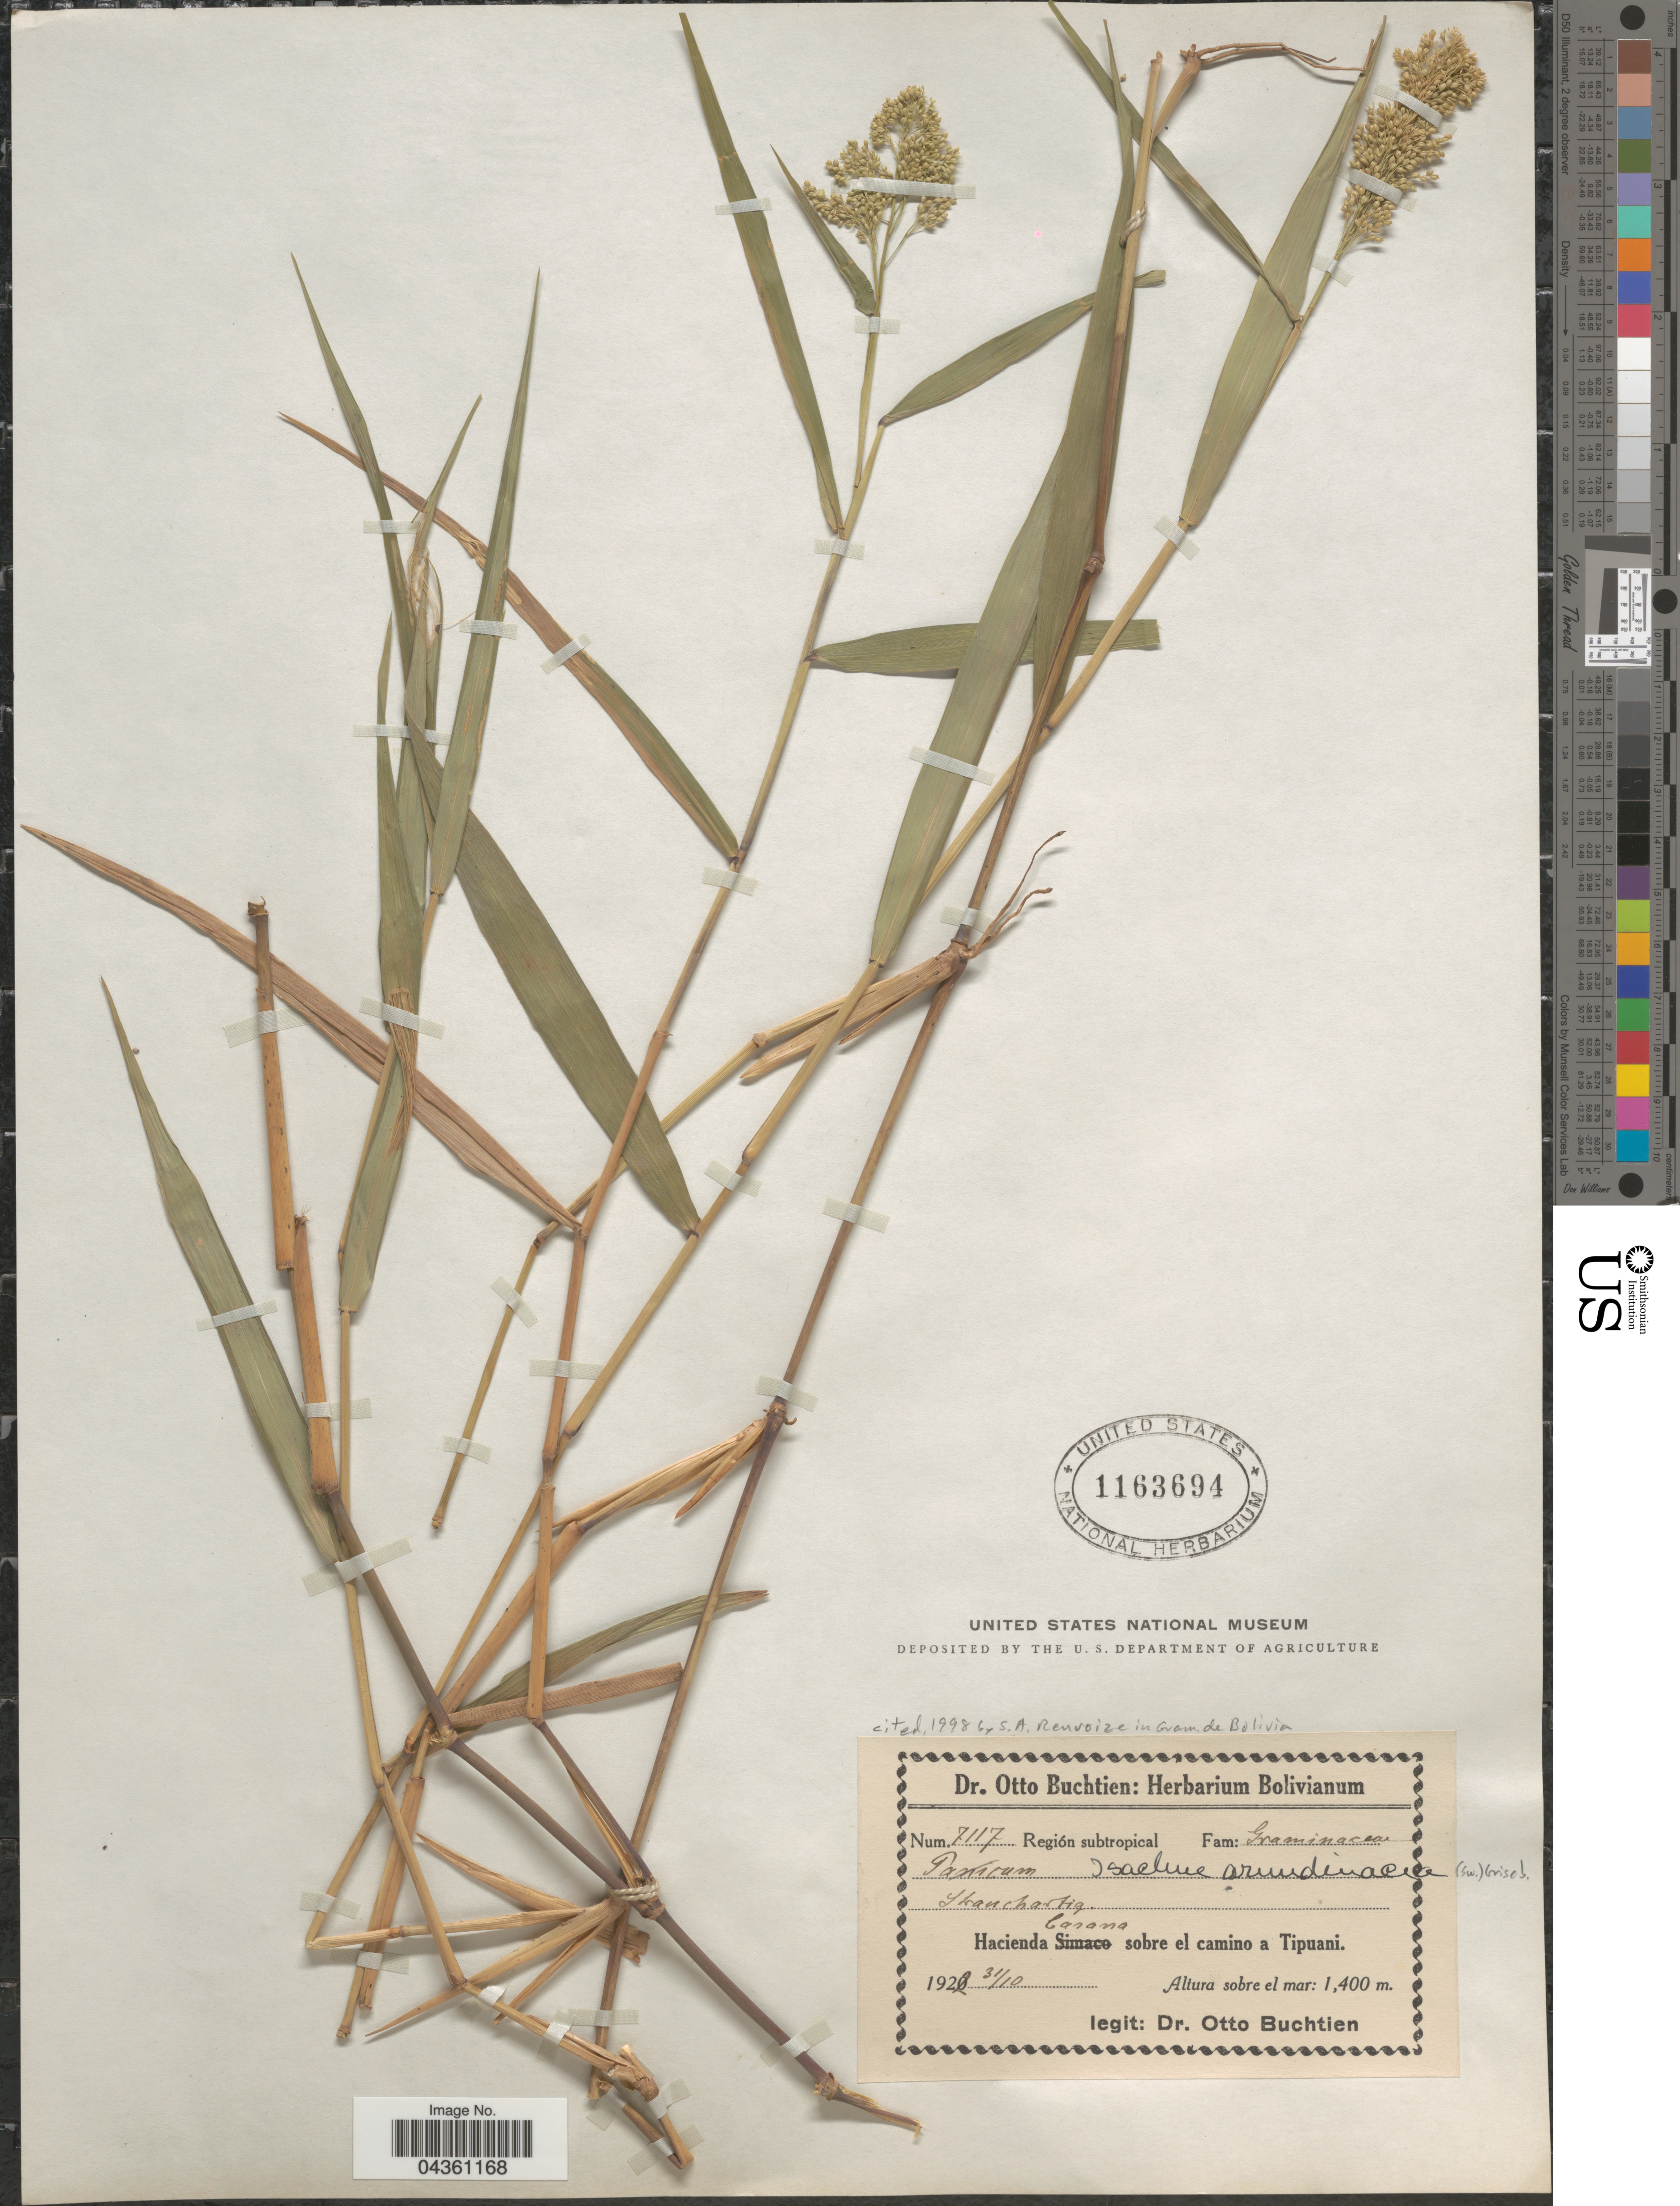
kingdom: Plantae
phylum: Tracheophyta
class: Liliopsida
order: Poales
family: Poaceae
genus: Isachne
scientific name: Isachne arundinacea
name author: (Sw.) Griseb.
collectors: O. Buchtien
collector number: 7117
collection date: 1922-10-31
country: Bolivia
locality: Región subtropical. Hacienda Casana sobre el camino a Tipuani.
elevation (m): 1400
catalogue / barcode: US 1163694